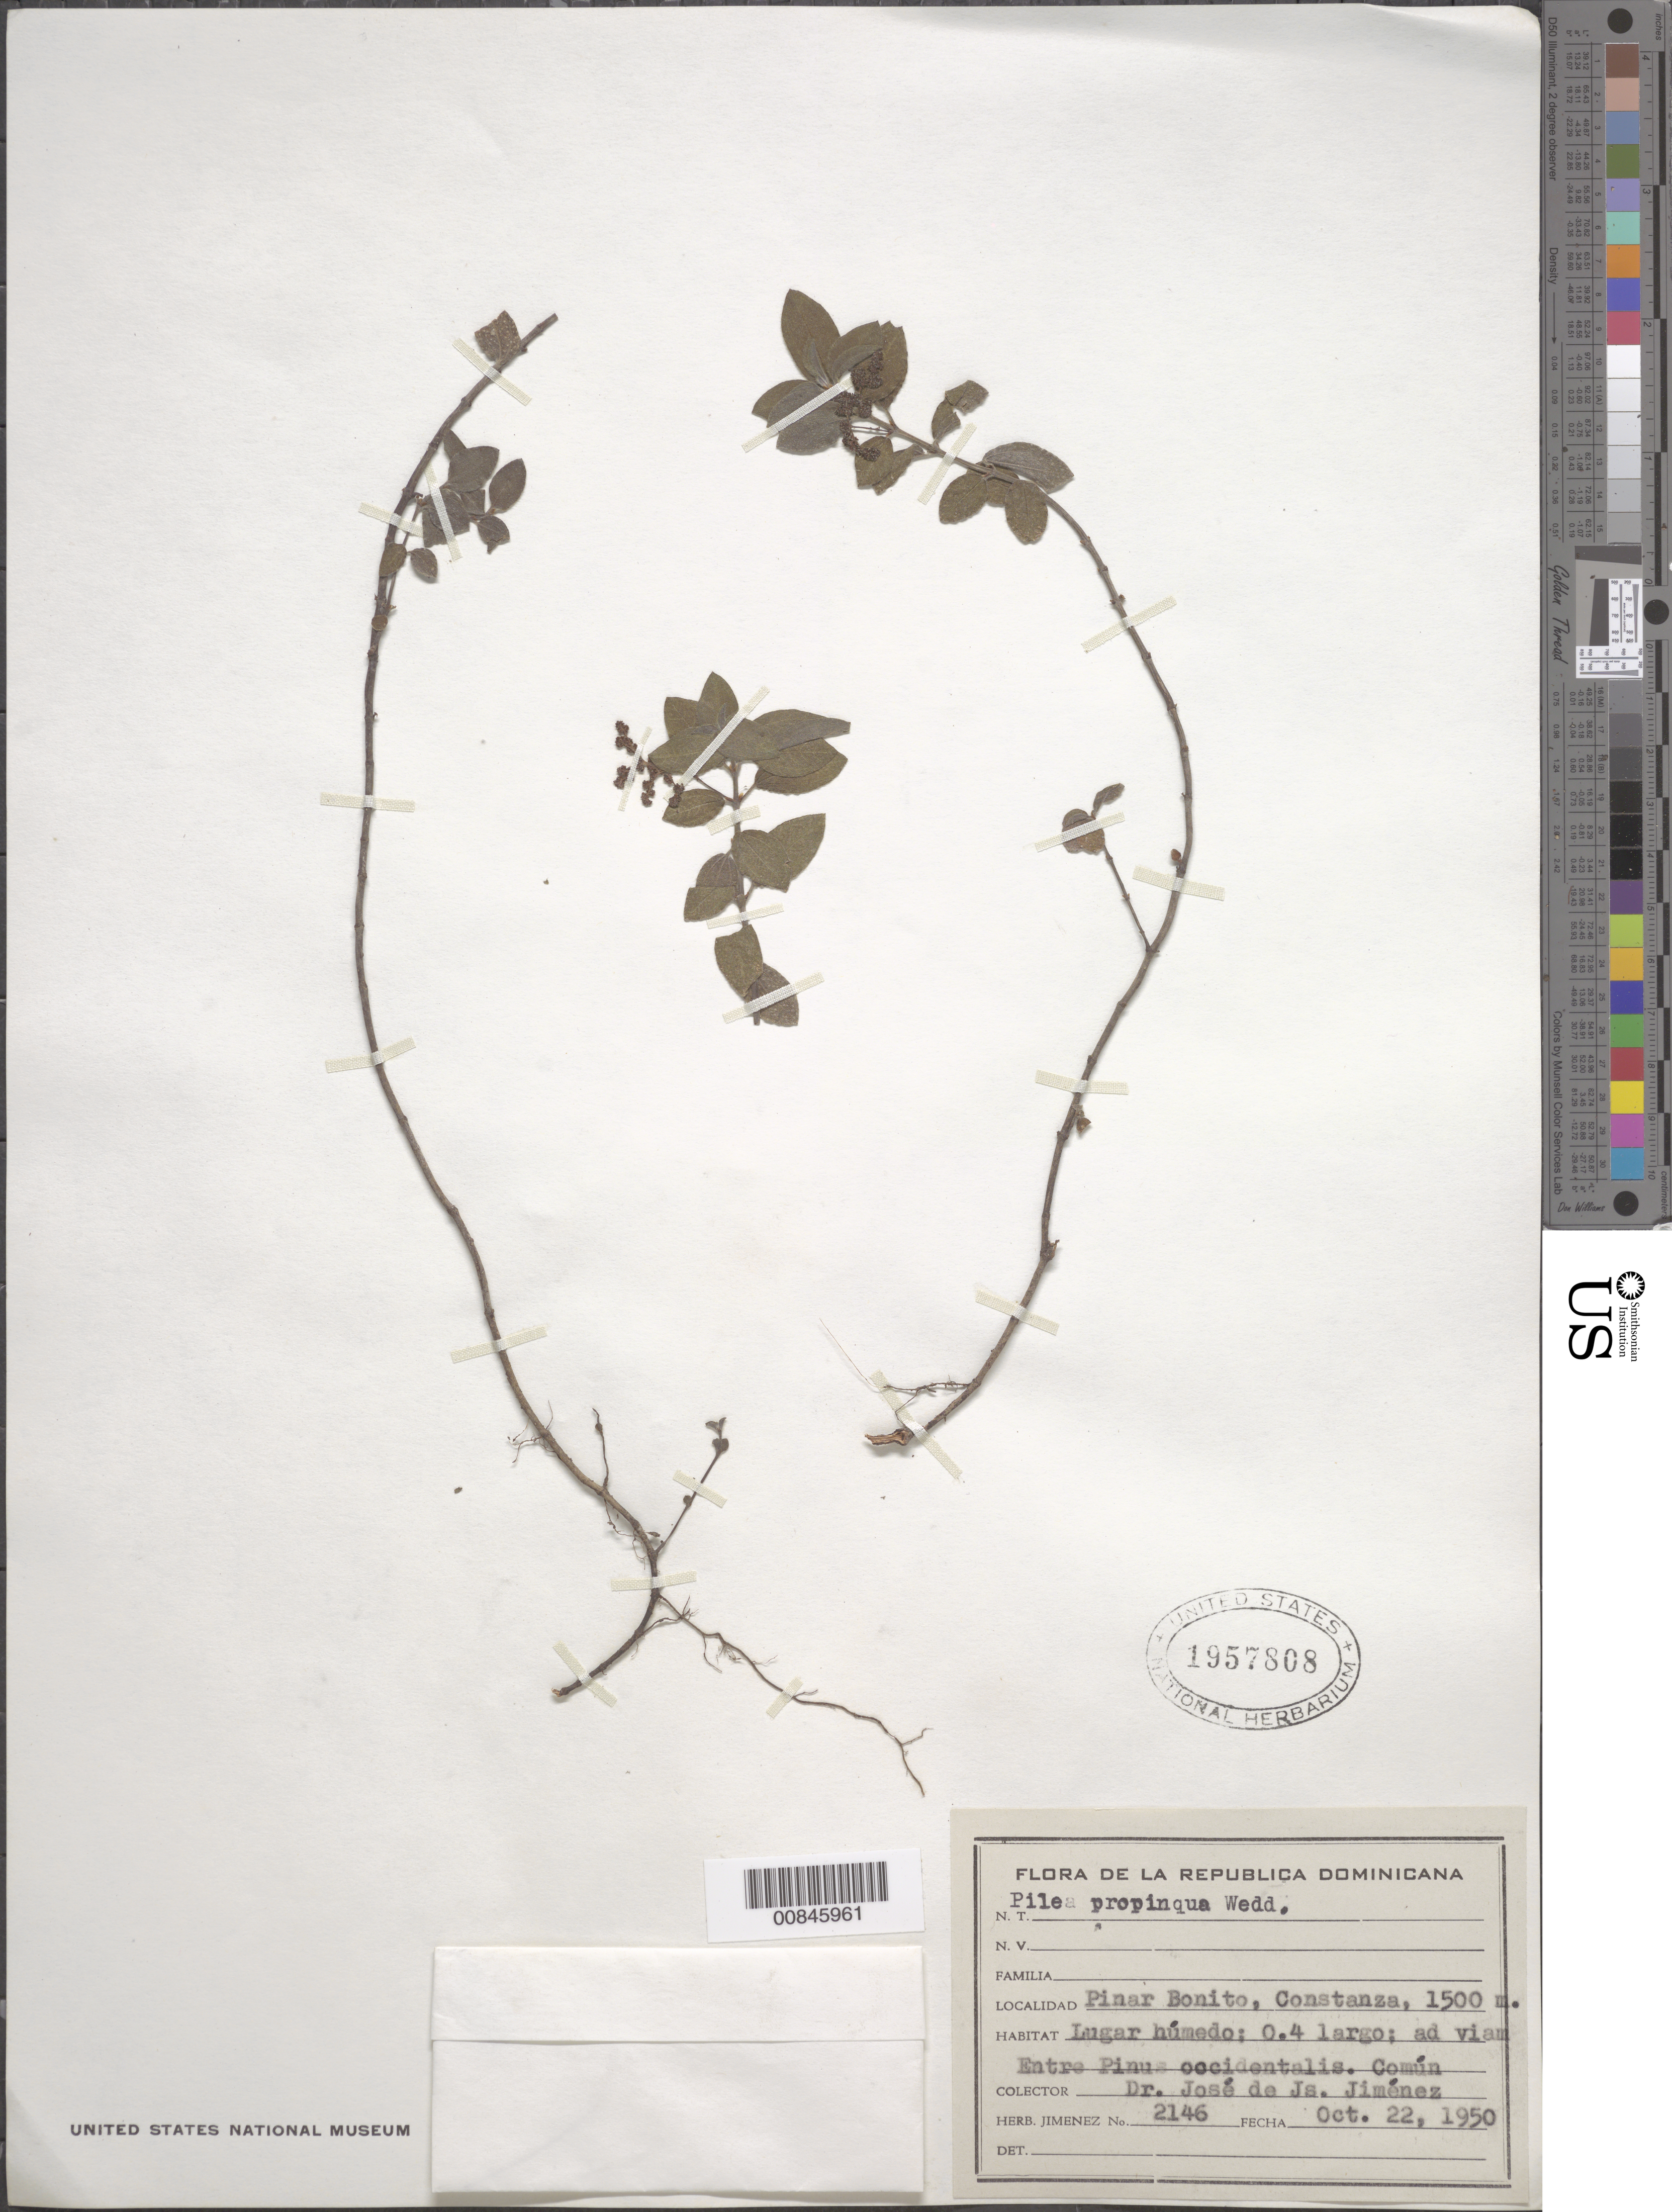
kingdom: Plantae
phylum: Tracheophyta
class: Magnoliopsida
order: Rosales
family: Urticaceae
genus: Pilea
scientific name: Pilea propinqua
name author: Wedd.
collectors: J. J. Jiménez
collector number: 2146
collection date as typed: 22 Oct 1950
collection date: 1950-10-22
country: Dominican Republic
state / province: La Vega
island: Hispaniola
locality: Pinar Bonito, Constanza.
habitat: Lugar húmedo. Ad viam entre Pinus occidentalis.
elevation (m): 1500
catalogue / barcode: US 1957808